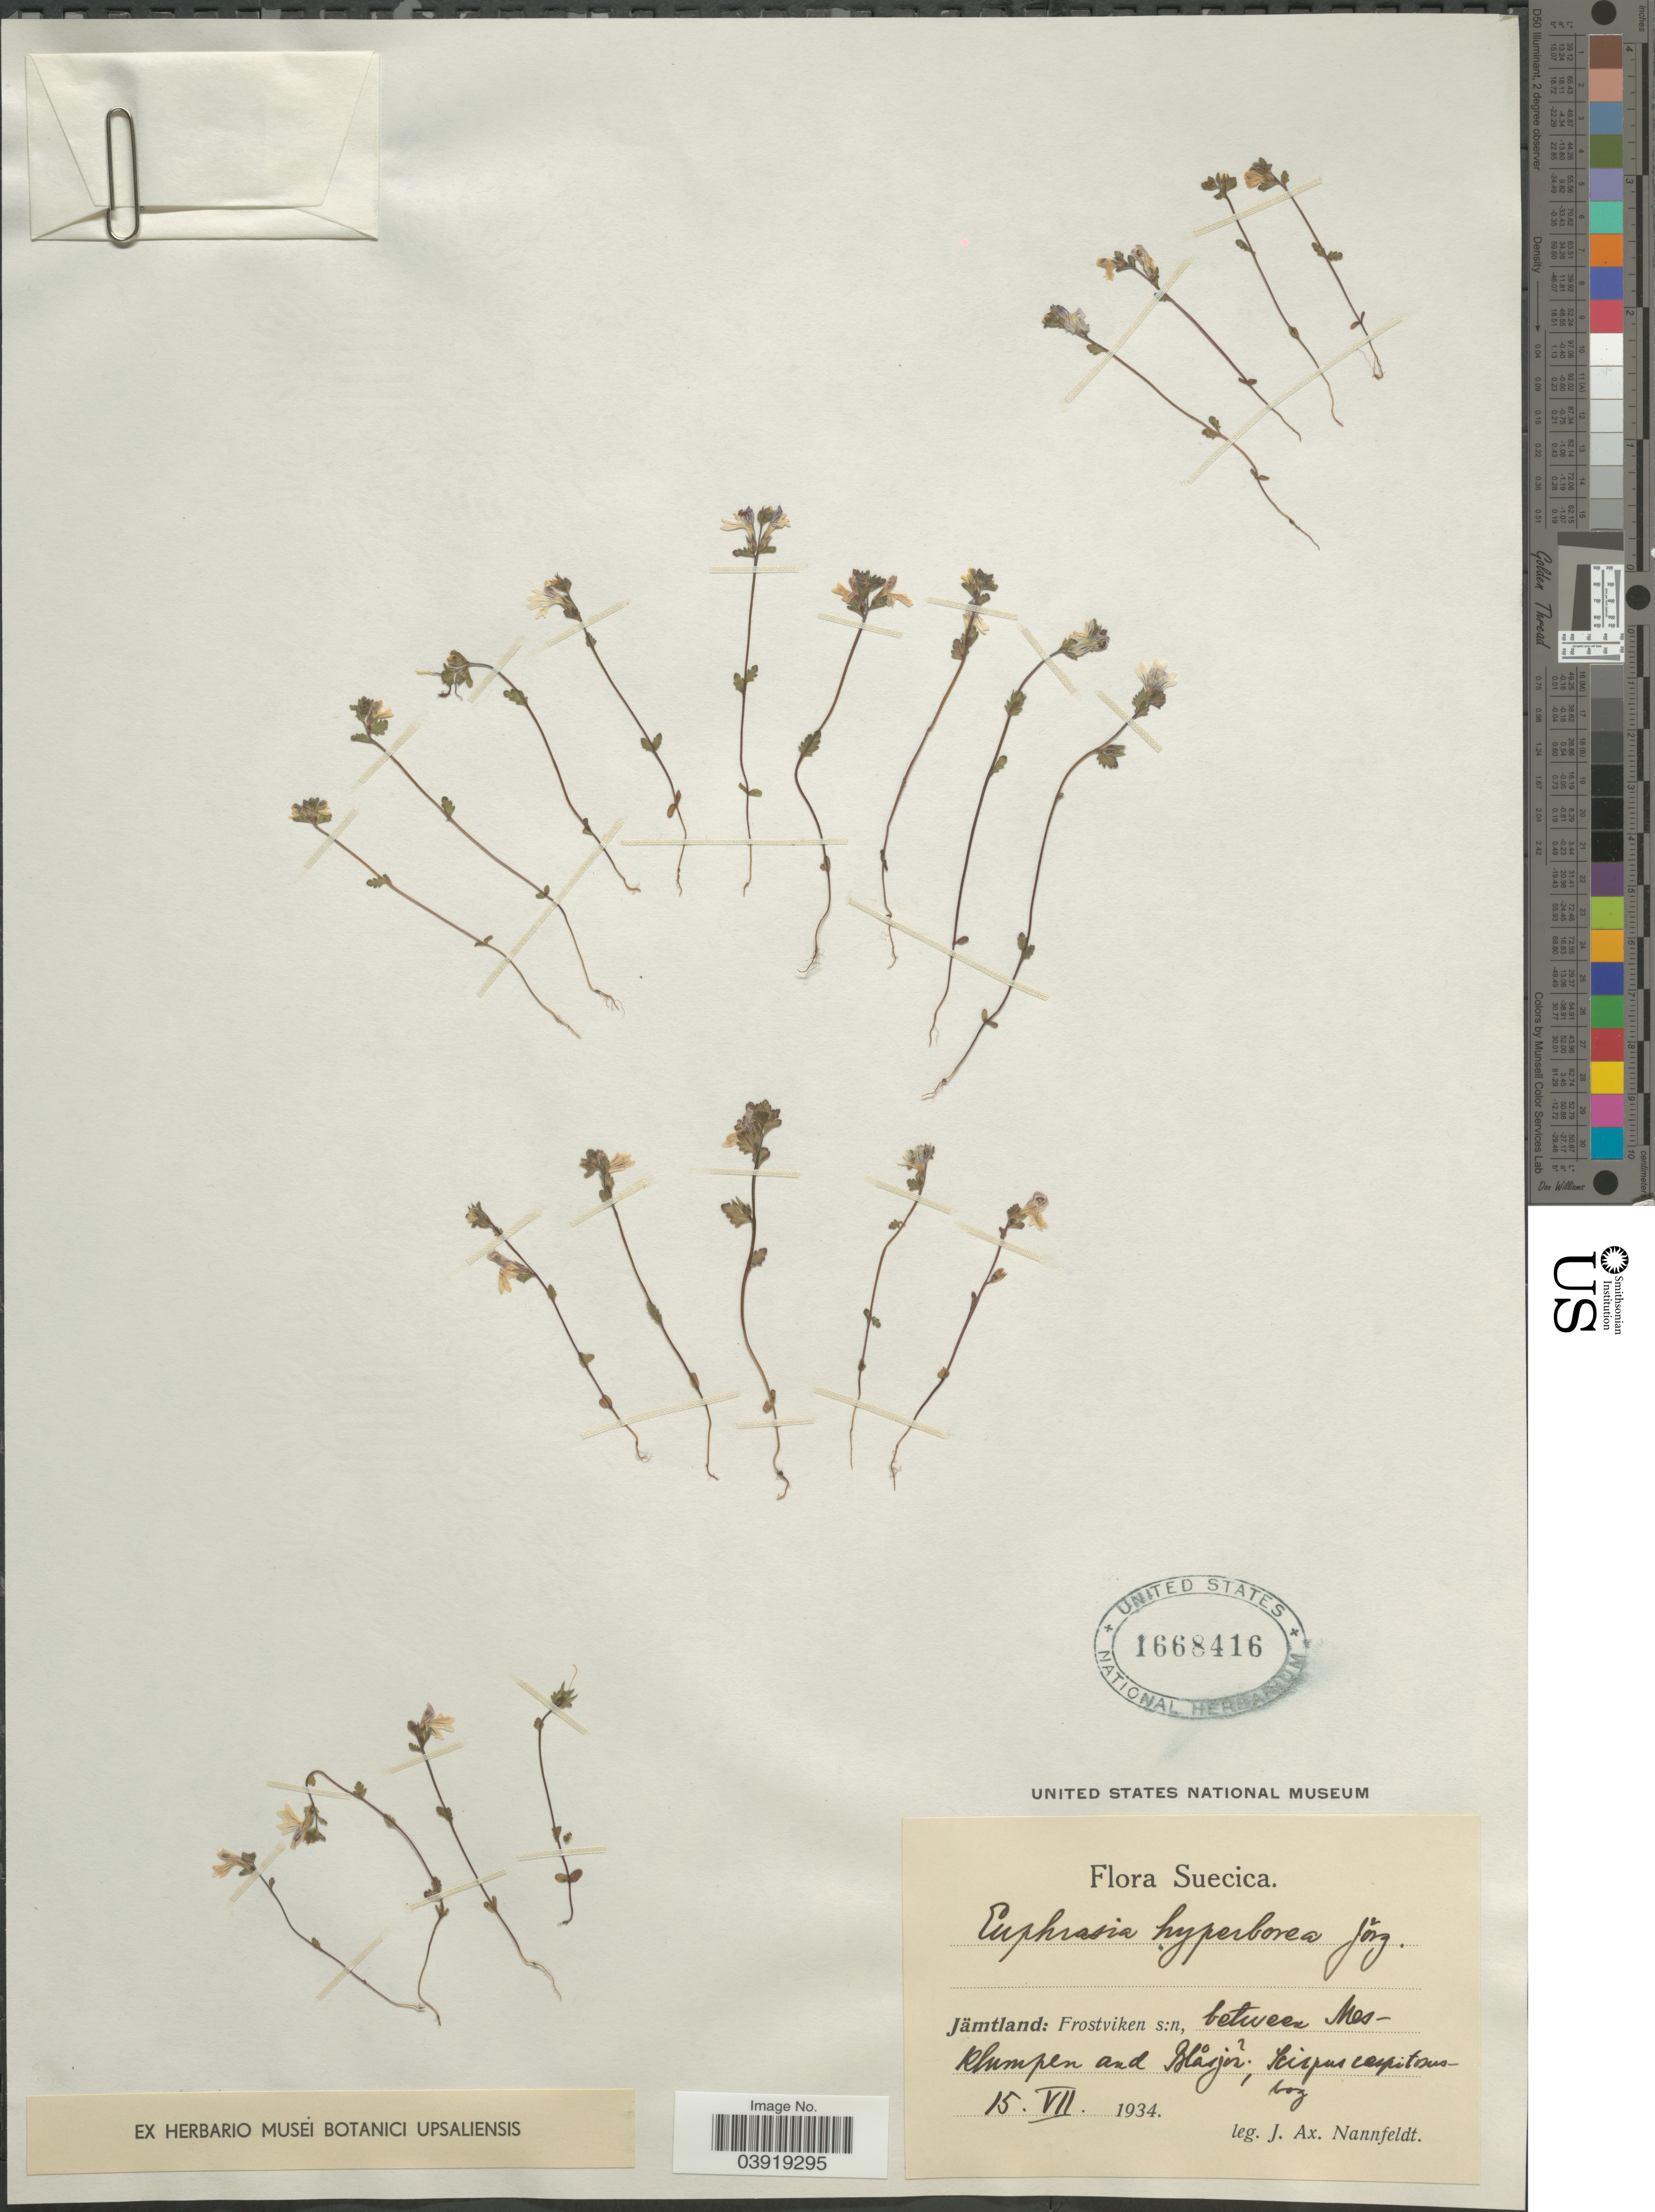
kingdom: Plantae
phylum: Tracheophyta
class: Magnoliopsida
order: Lamiales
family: Orobanchaceae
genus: Euphrasia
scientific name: Euphrasia hyperborea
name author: Jorgens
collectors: J. Nannfeldt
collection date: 1934-07-15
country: Sweden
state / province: Jämtland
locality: Suecica. Jämtland: Frostviken s:n, between Mes-klumpen and Blåsjön.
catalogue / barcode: US 1668416